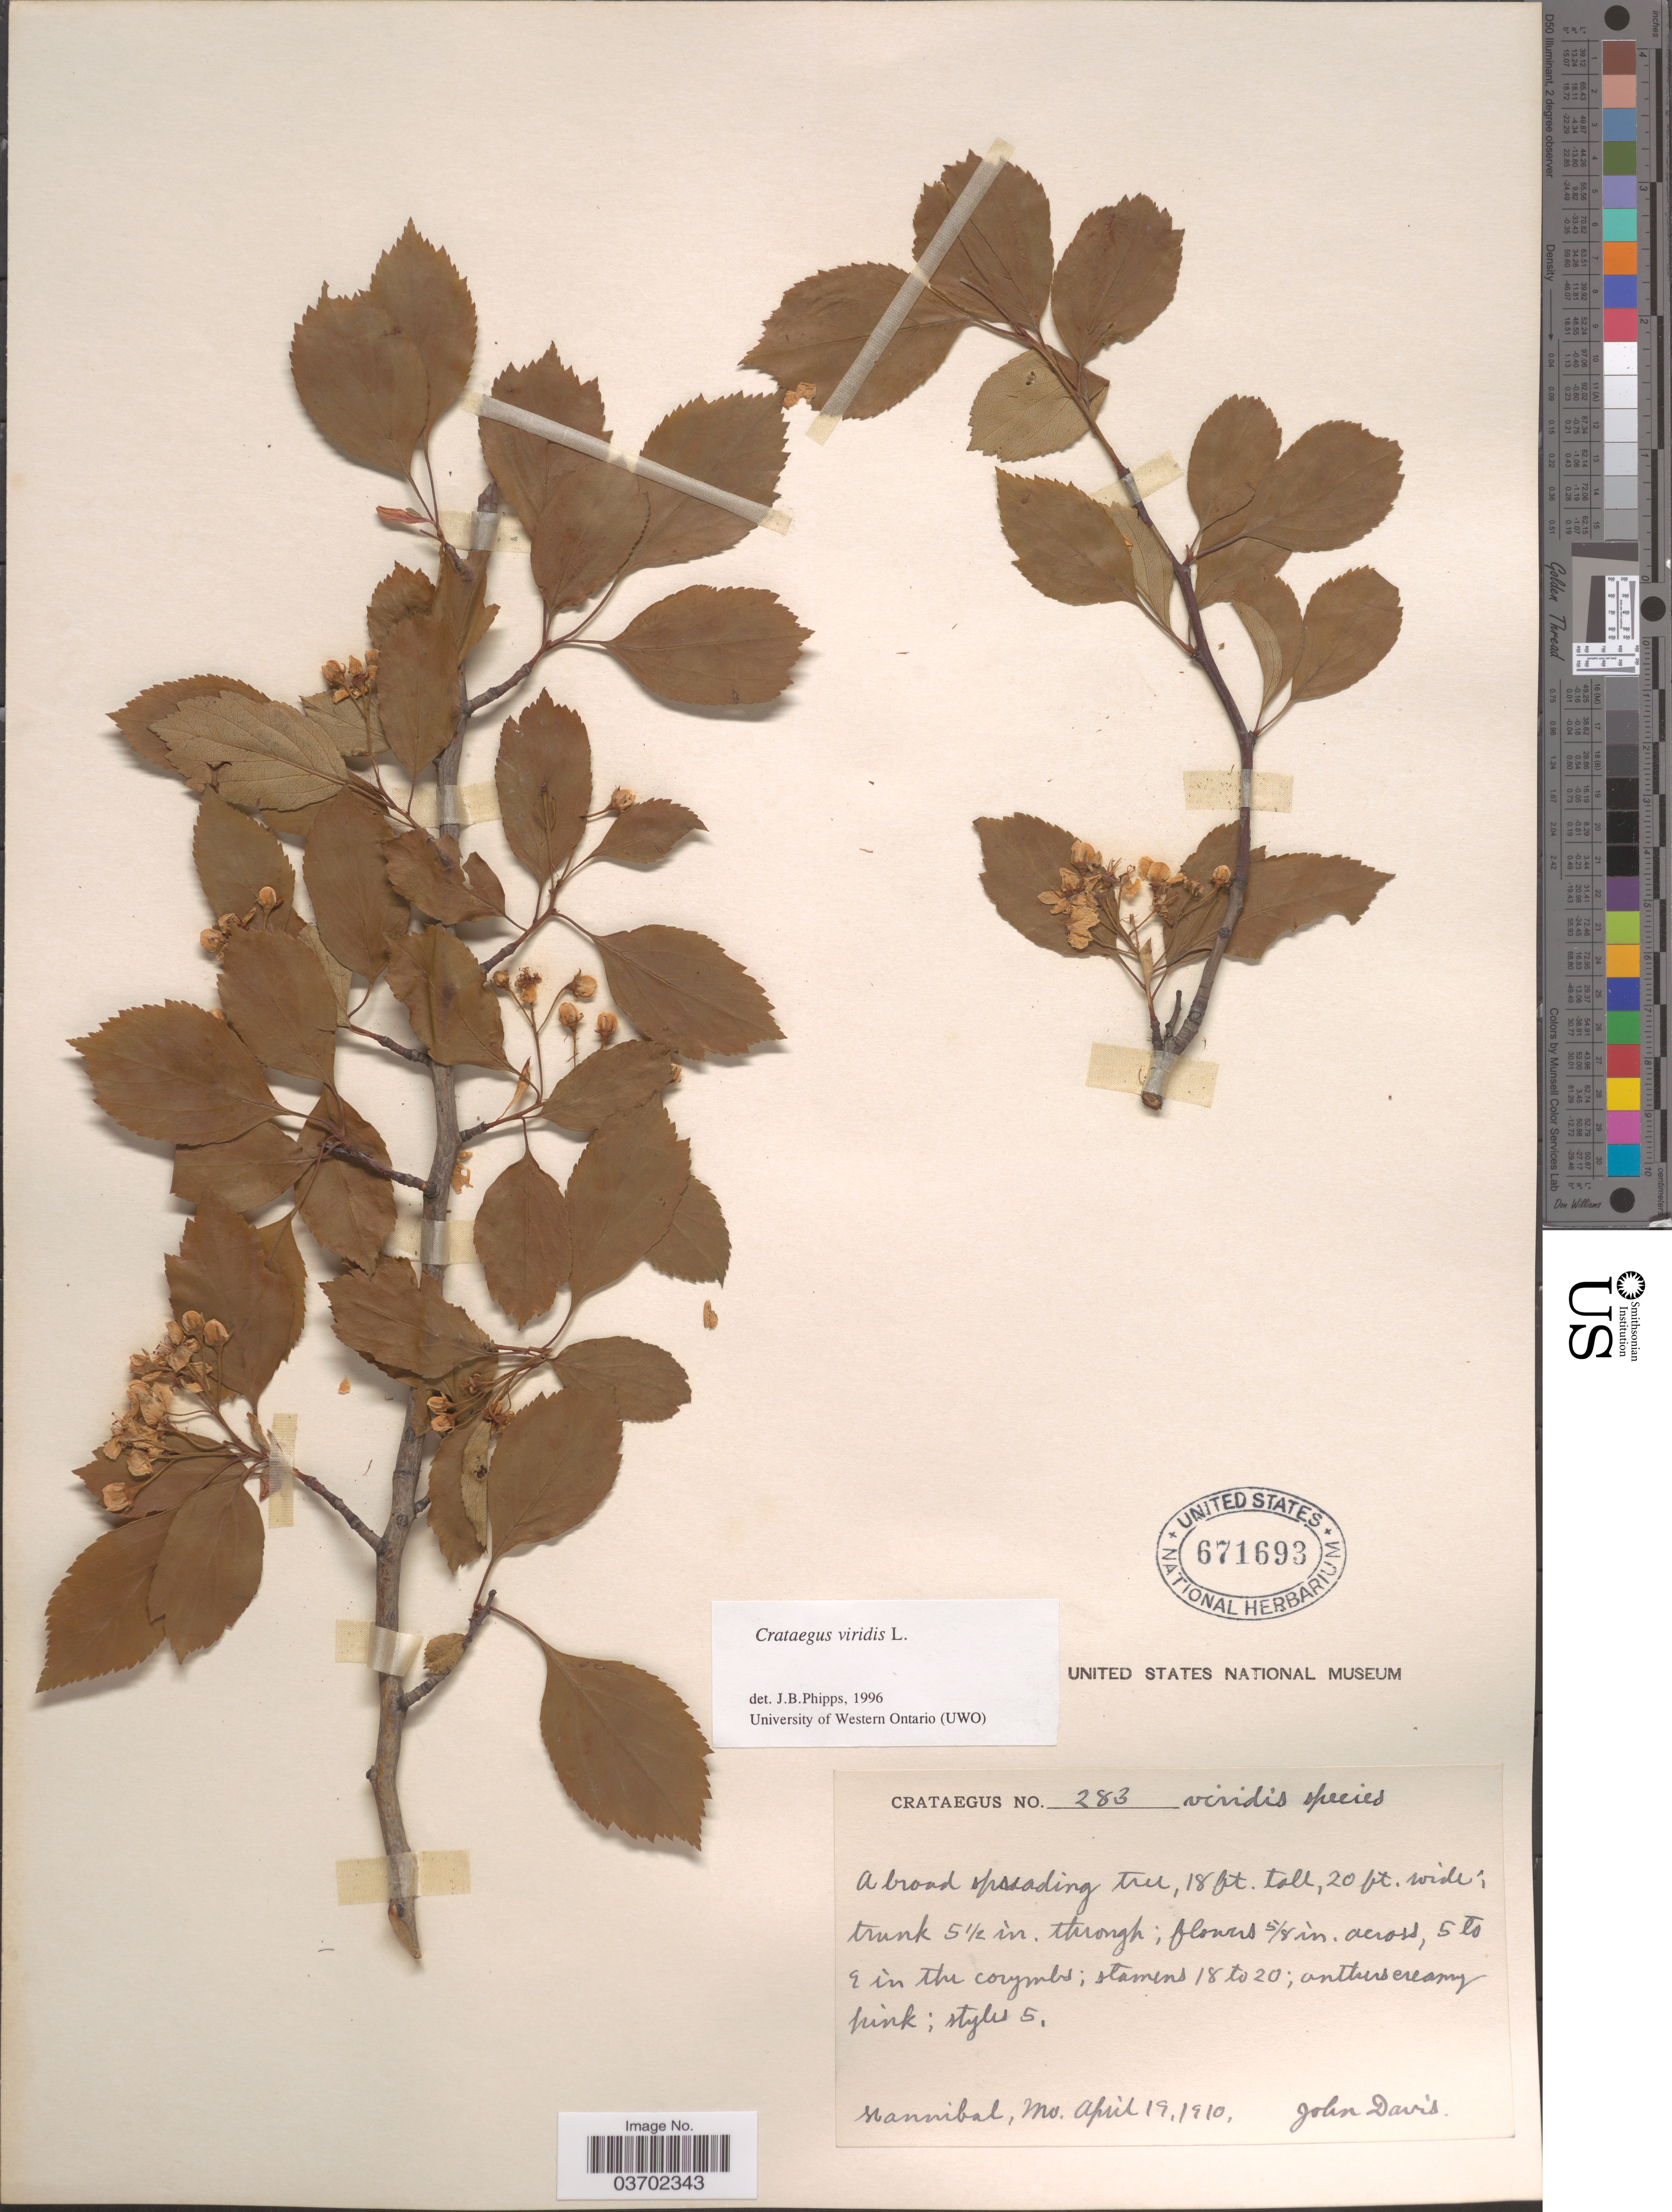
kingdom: Plantae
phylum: Tracheophyta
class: Magnoliopsida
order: Rosales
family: Rosaceae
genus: Crataegus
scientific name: Crataegus viridis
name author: L.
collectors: J. Davis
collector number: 283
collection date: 1910-04-19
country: United States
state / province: Missouri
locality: Hannibal.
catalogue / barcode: US 671693